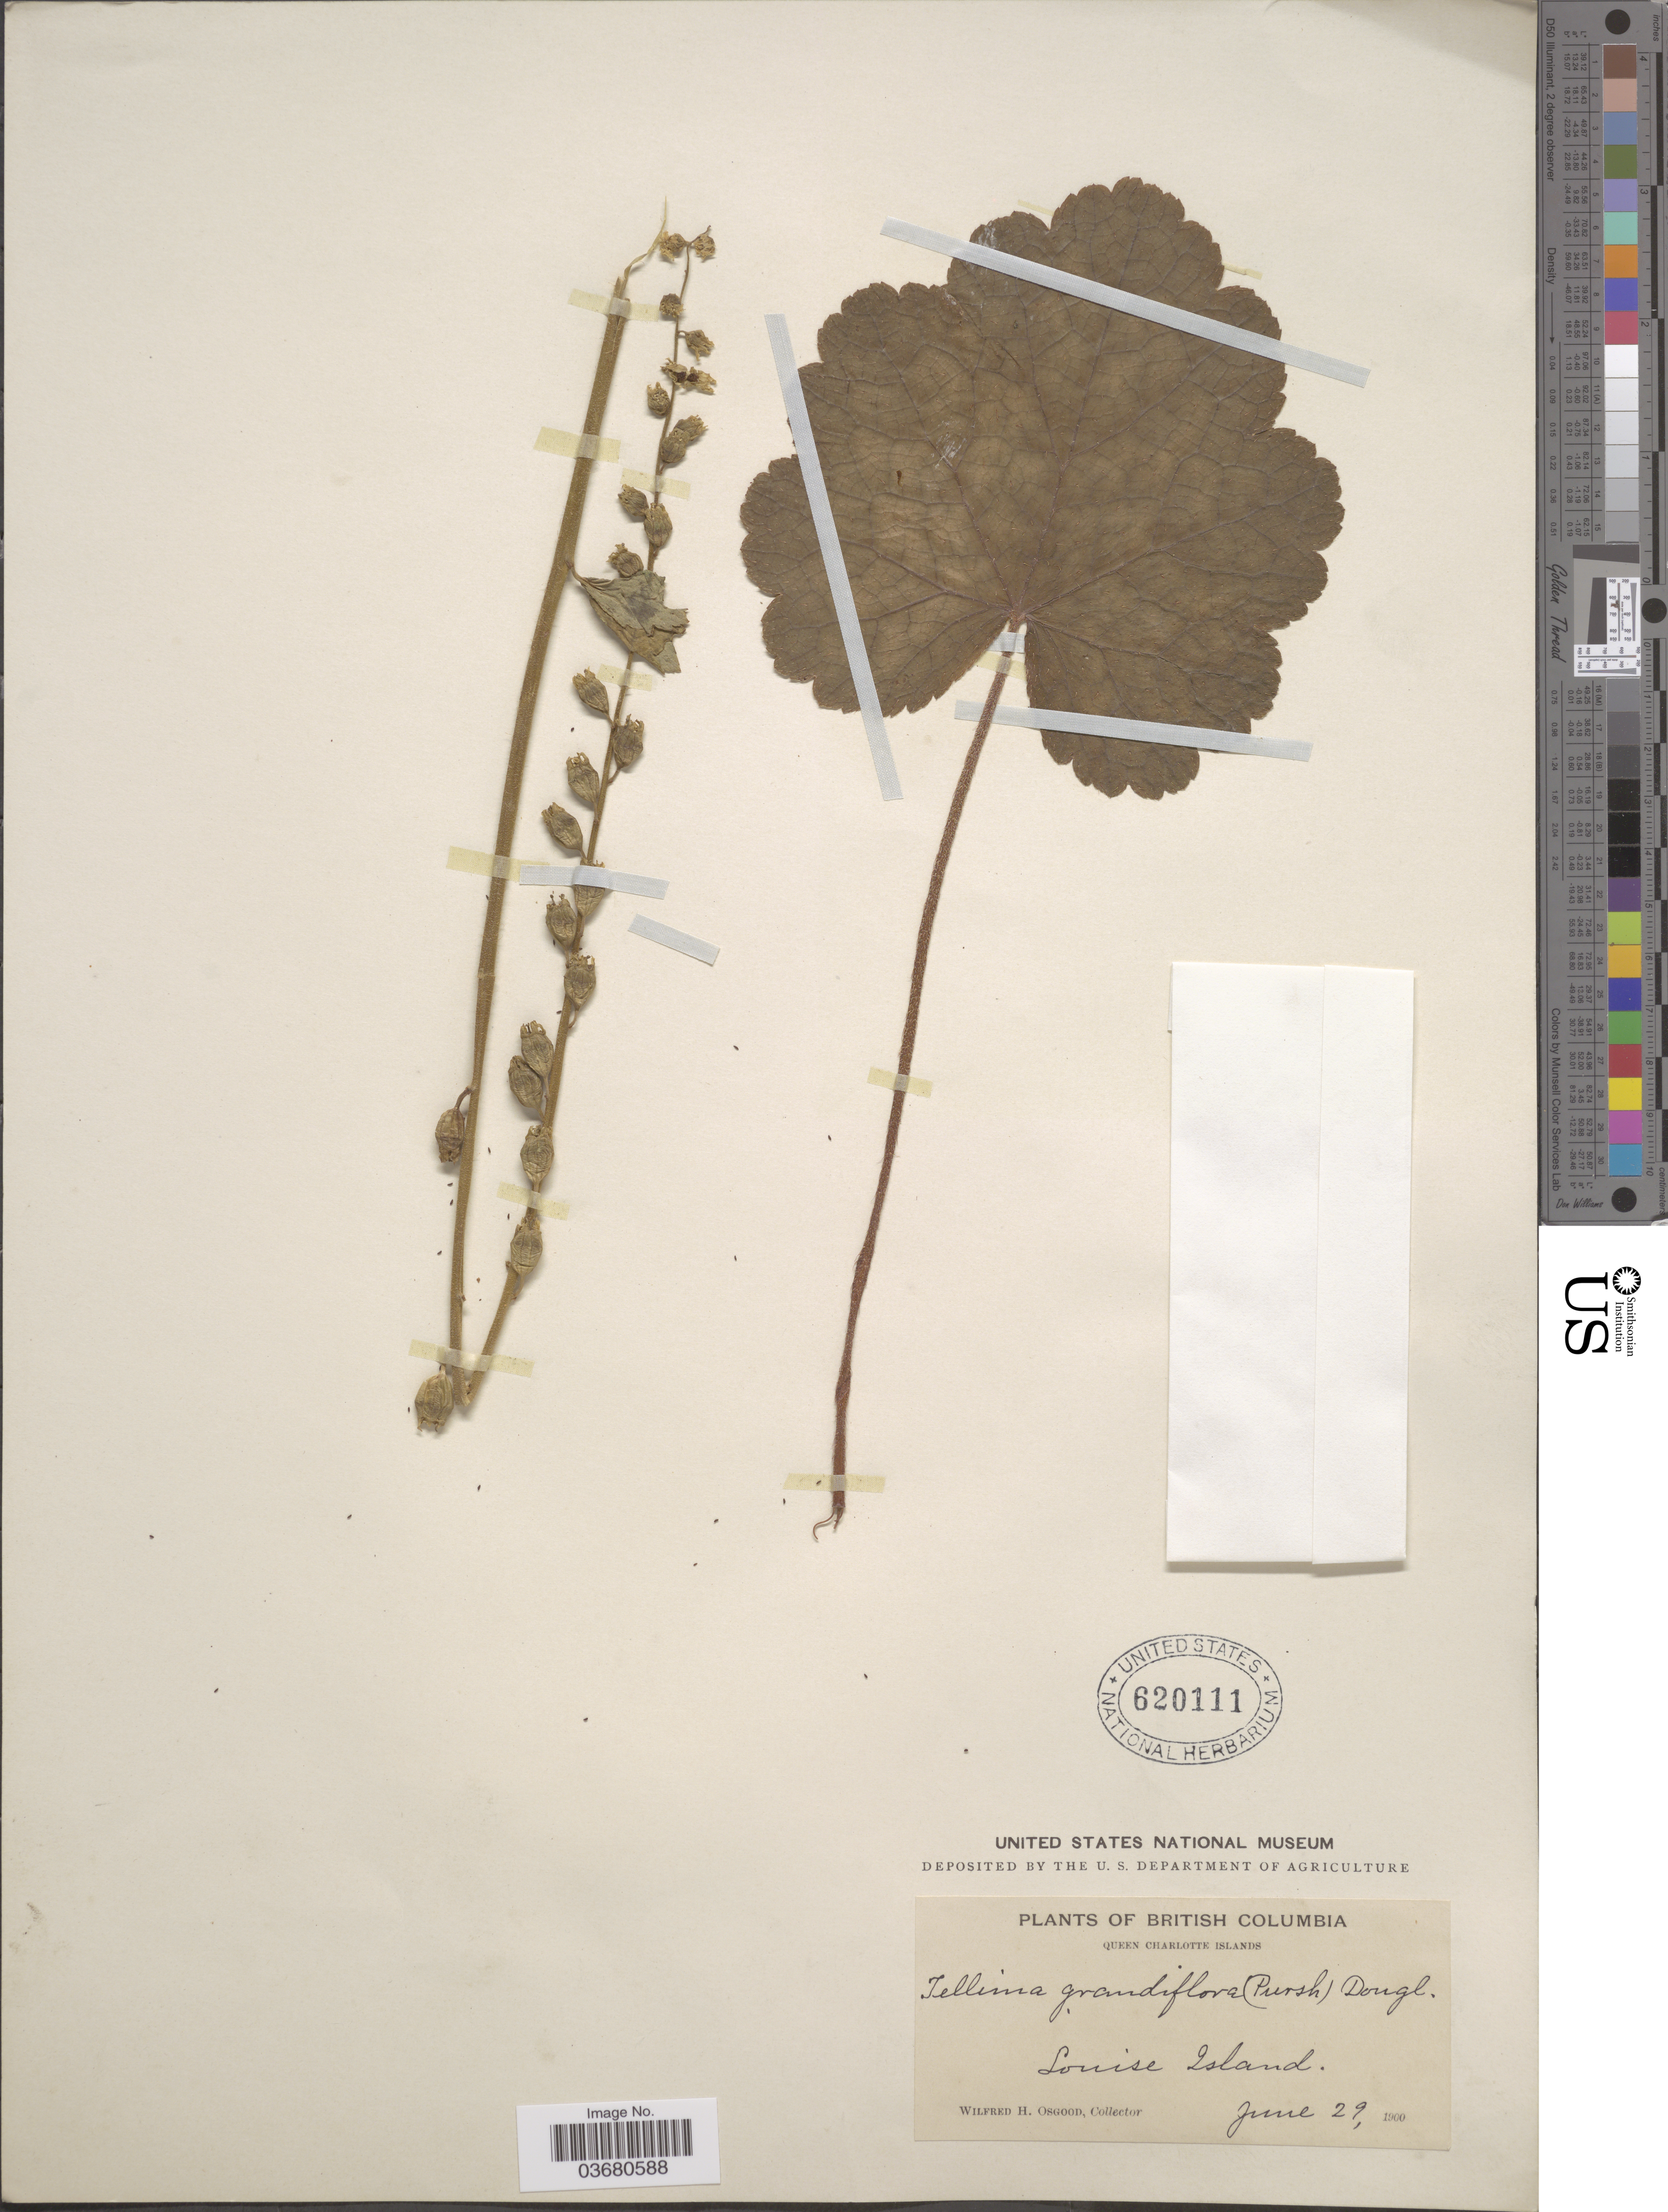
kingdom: Plantae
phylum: Tracheophyta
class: Magnoliopsida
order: Saxifragales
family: Saxifragaceae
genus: Tellima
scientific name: Tellima grandiflora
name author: (Pursh) Douglas ex Lindl.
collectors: W. Osgood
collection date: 1900-06-29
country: Canada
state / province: British Columbia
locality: Vancouver Island. Queen Charlotte Islands. Louise Island.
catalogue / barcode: US 620111